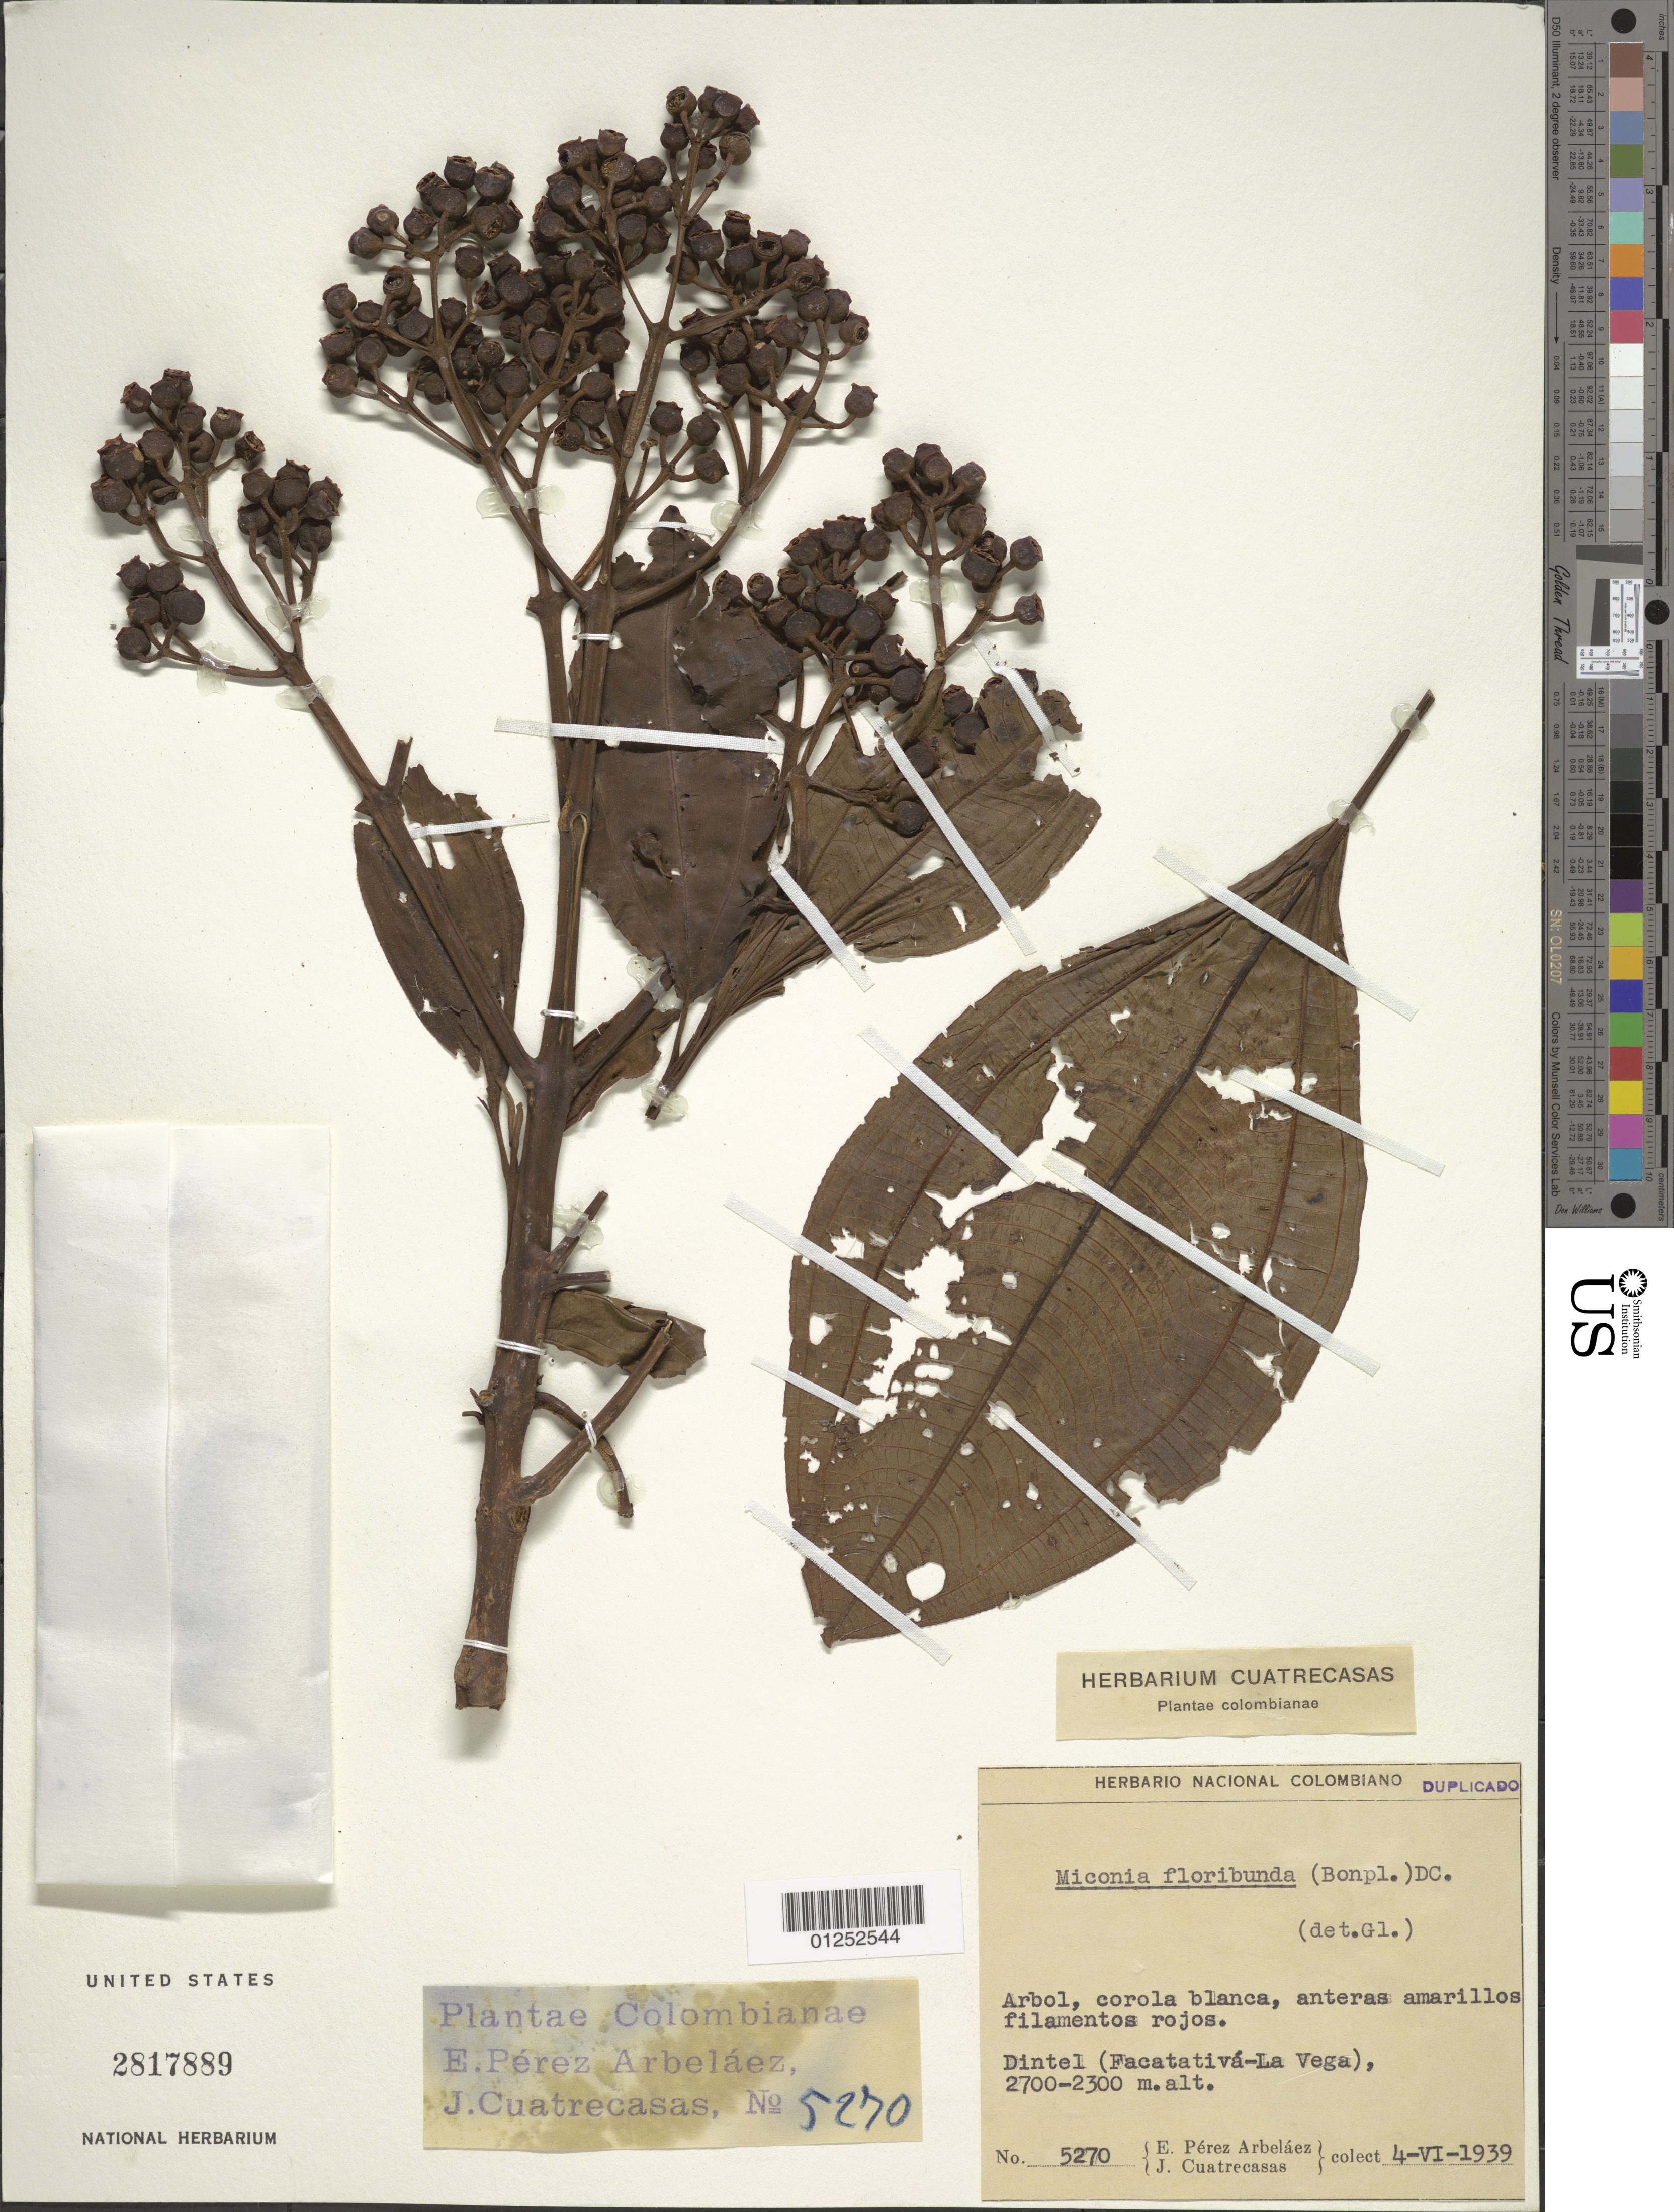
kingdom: Plantae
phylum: Tracheophyta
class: Magnoliopsida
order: Myrtales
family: Melastomataceae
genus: Miconia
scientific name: Miconia floribunda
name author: (Bonpl.) DC.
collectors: E. Pérez Arbeláez & J. Cuatrecasas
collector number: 5270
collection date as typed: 04 Jun 1939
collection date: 1939-06-04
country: Colombia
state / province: Cundinamarca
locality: Dintel (Facatativa - La Vega)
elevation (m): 2300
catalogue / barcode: US 2817889